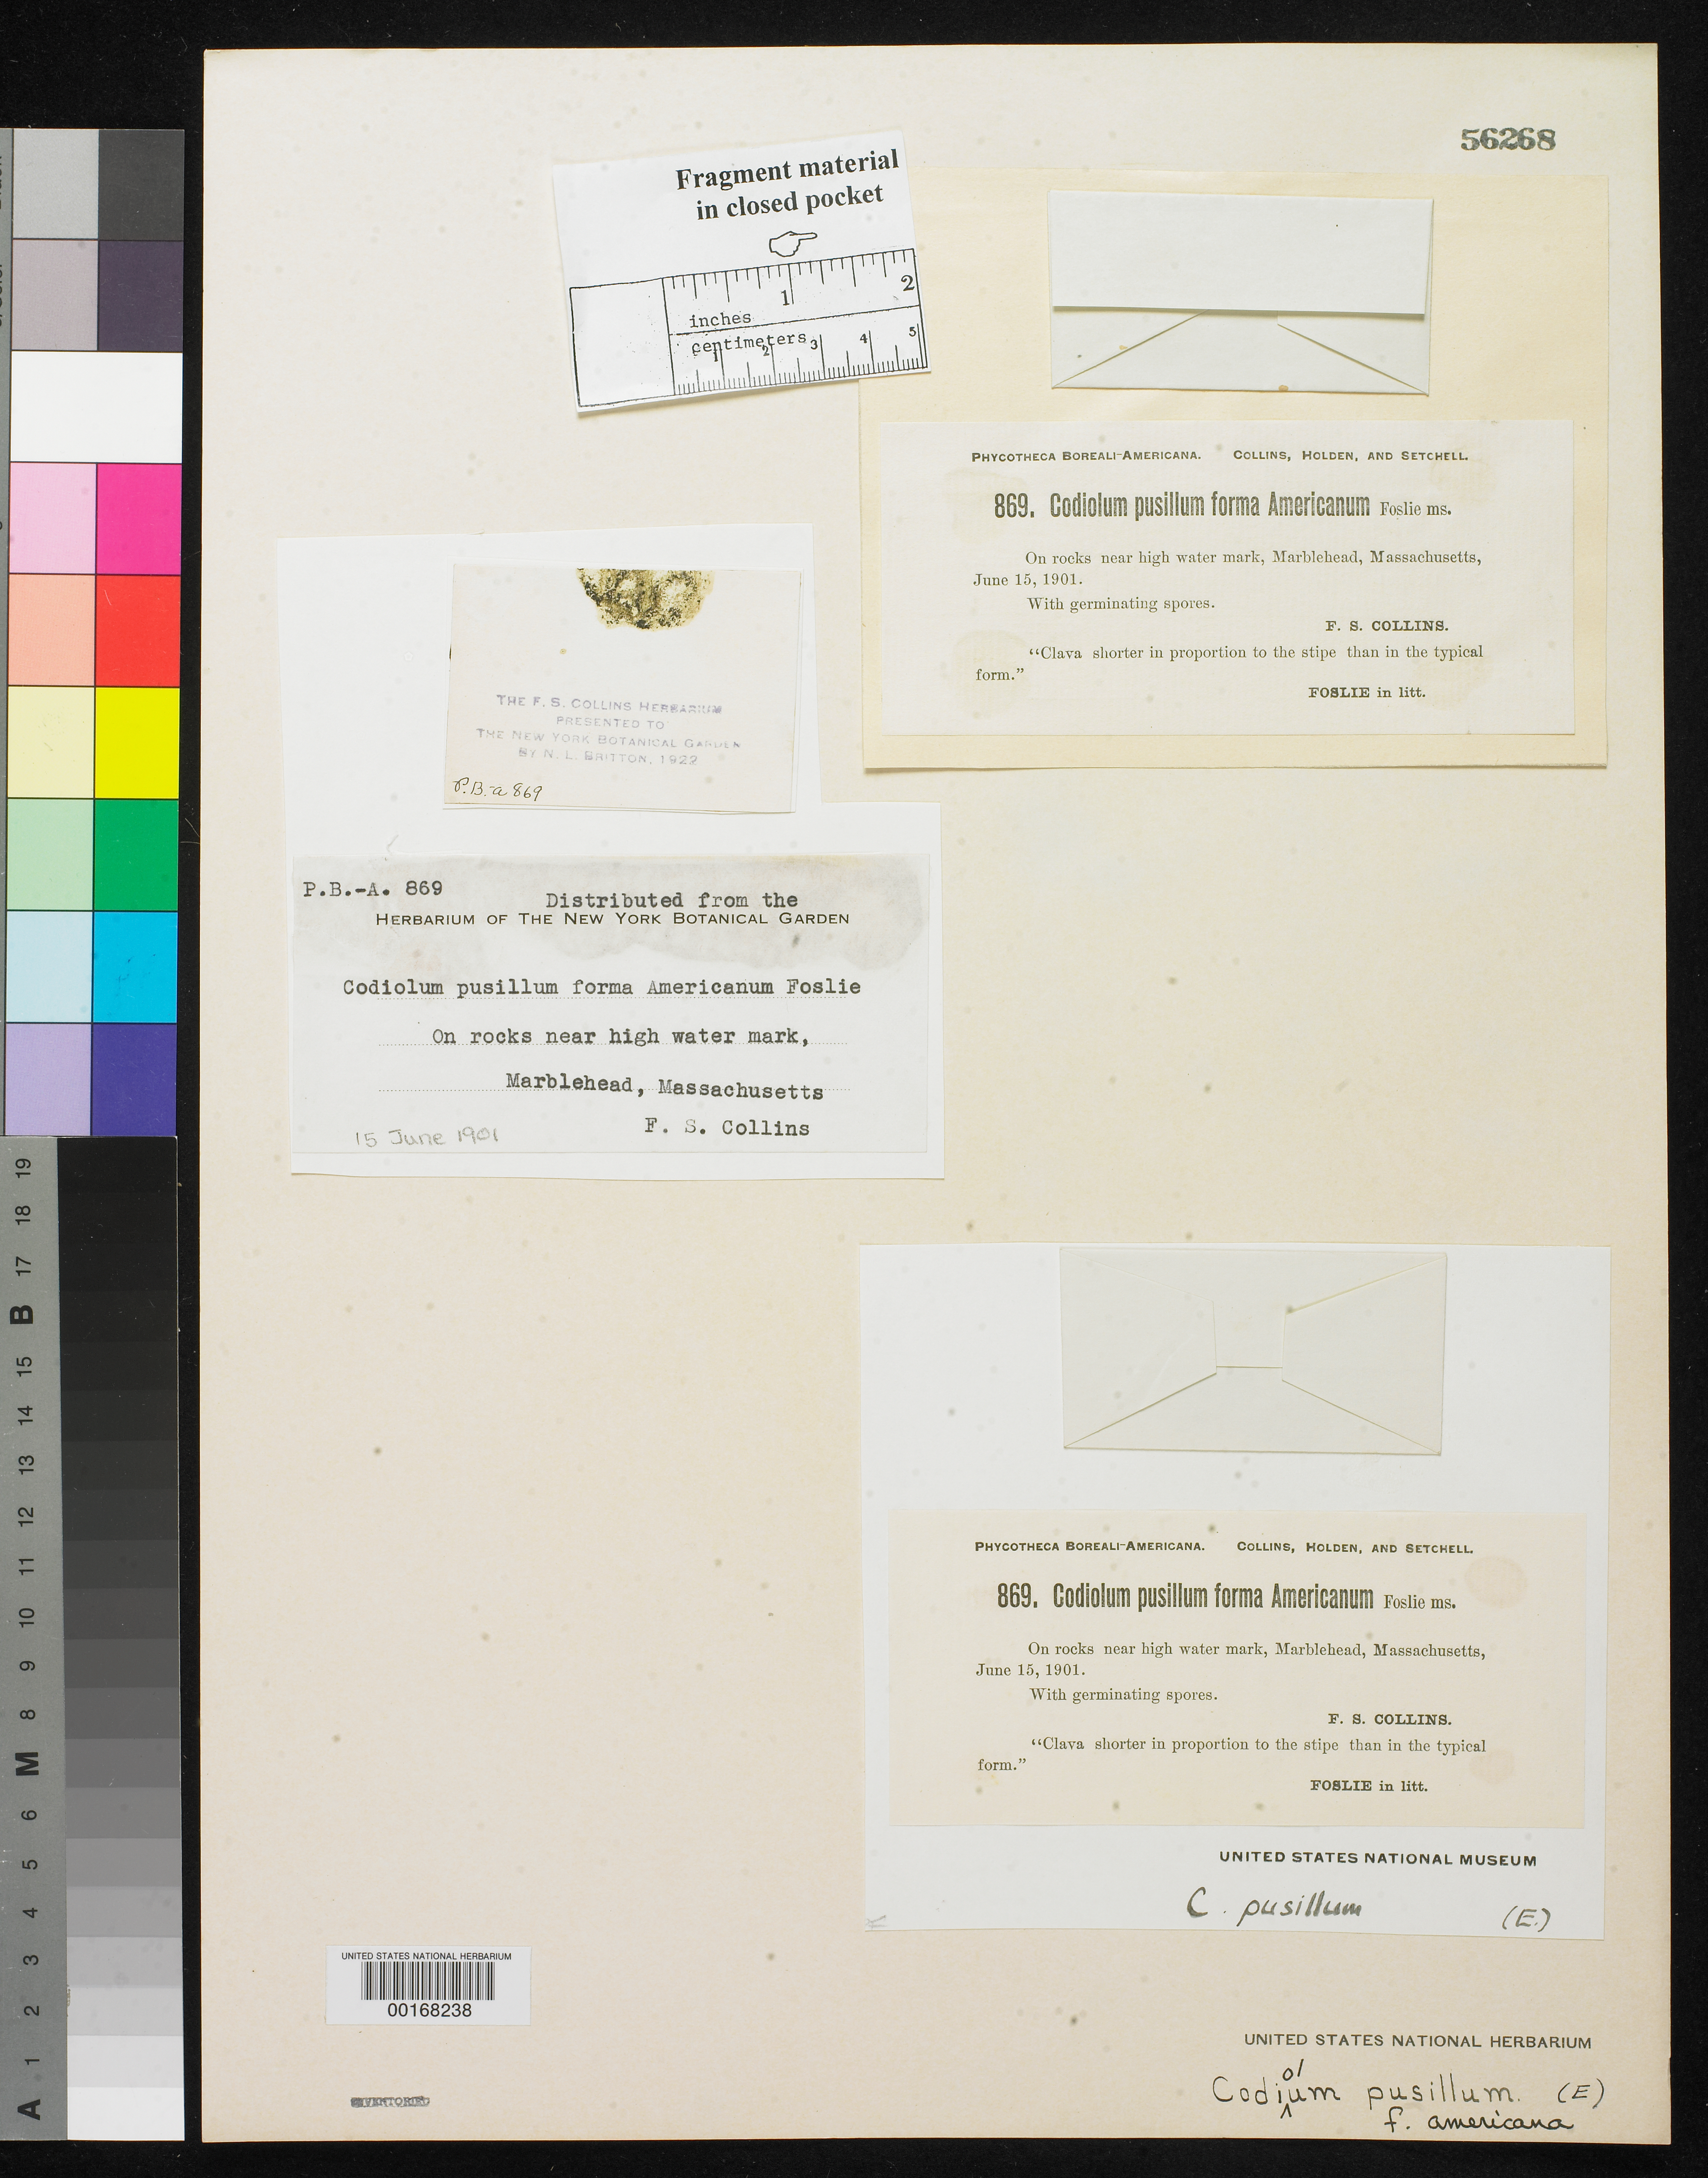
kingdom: Plantae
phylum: Chlorophyta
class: Ulvophyceae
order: Ulotrichales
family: Ulotrichaceae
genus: Codiolum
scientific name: Codiolum pusillum f. americanum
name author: Foslie in Collins et al.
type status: Isotype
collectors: F. Collins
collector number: PB-A 869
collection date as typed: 15 Jun 1901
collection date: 1901-06-15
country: United States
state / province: Massachusetts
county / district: Essex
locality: Marblehead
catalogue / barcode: US 150859